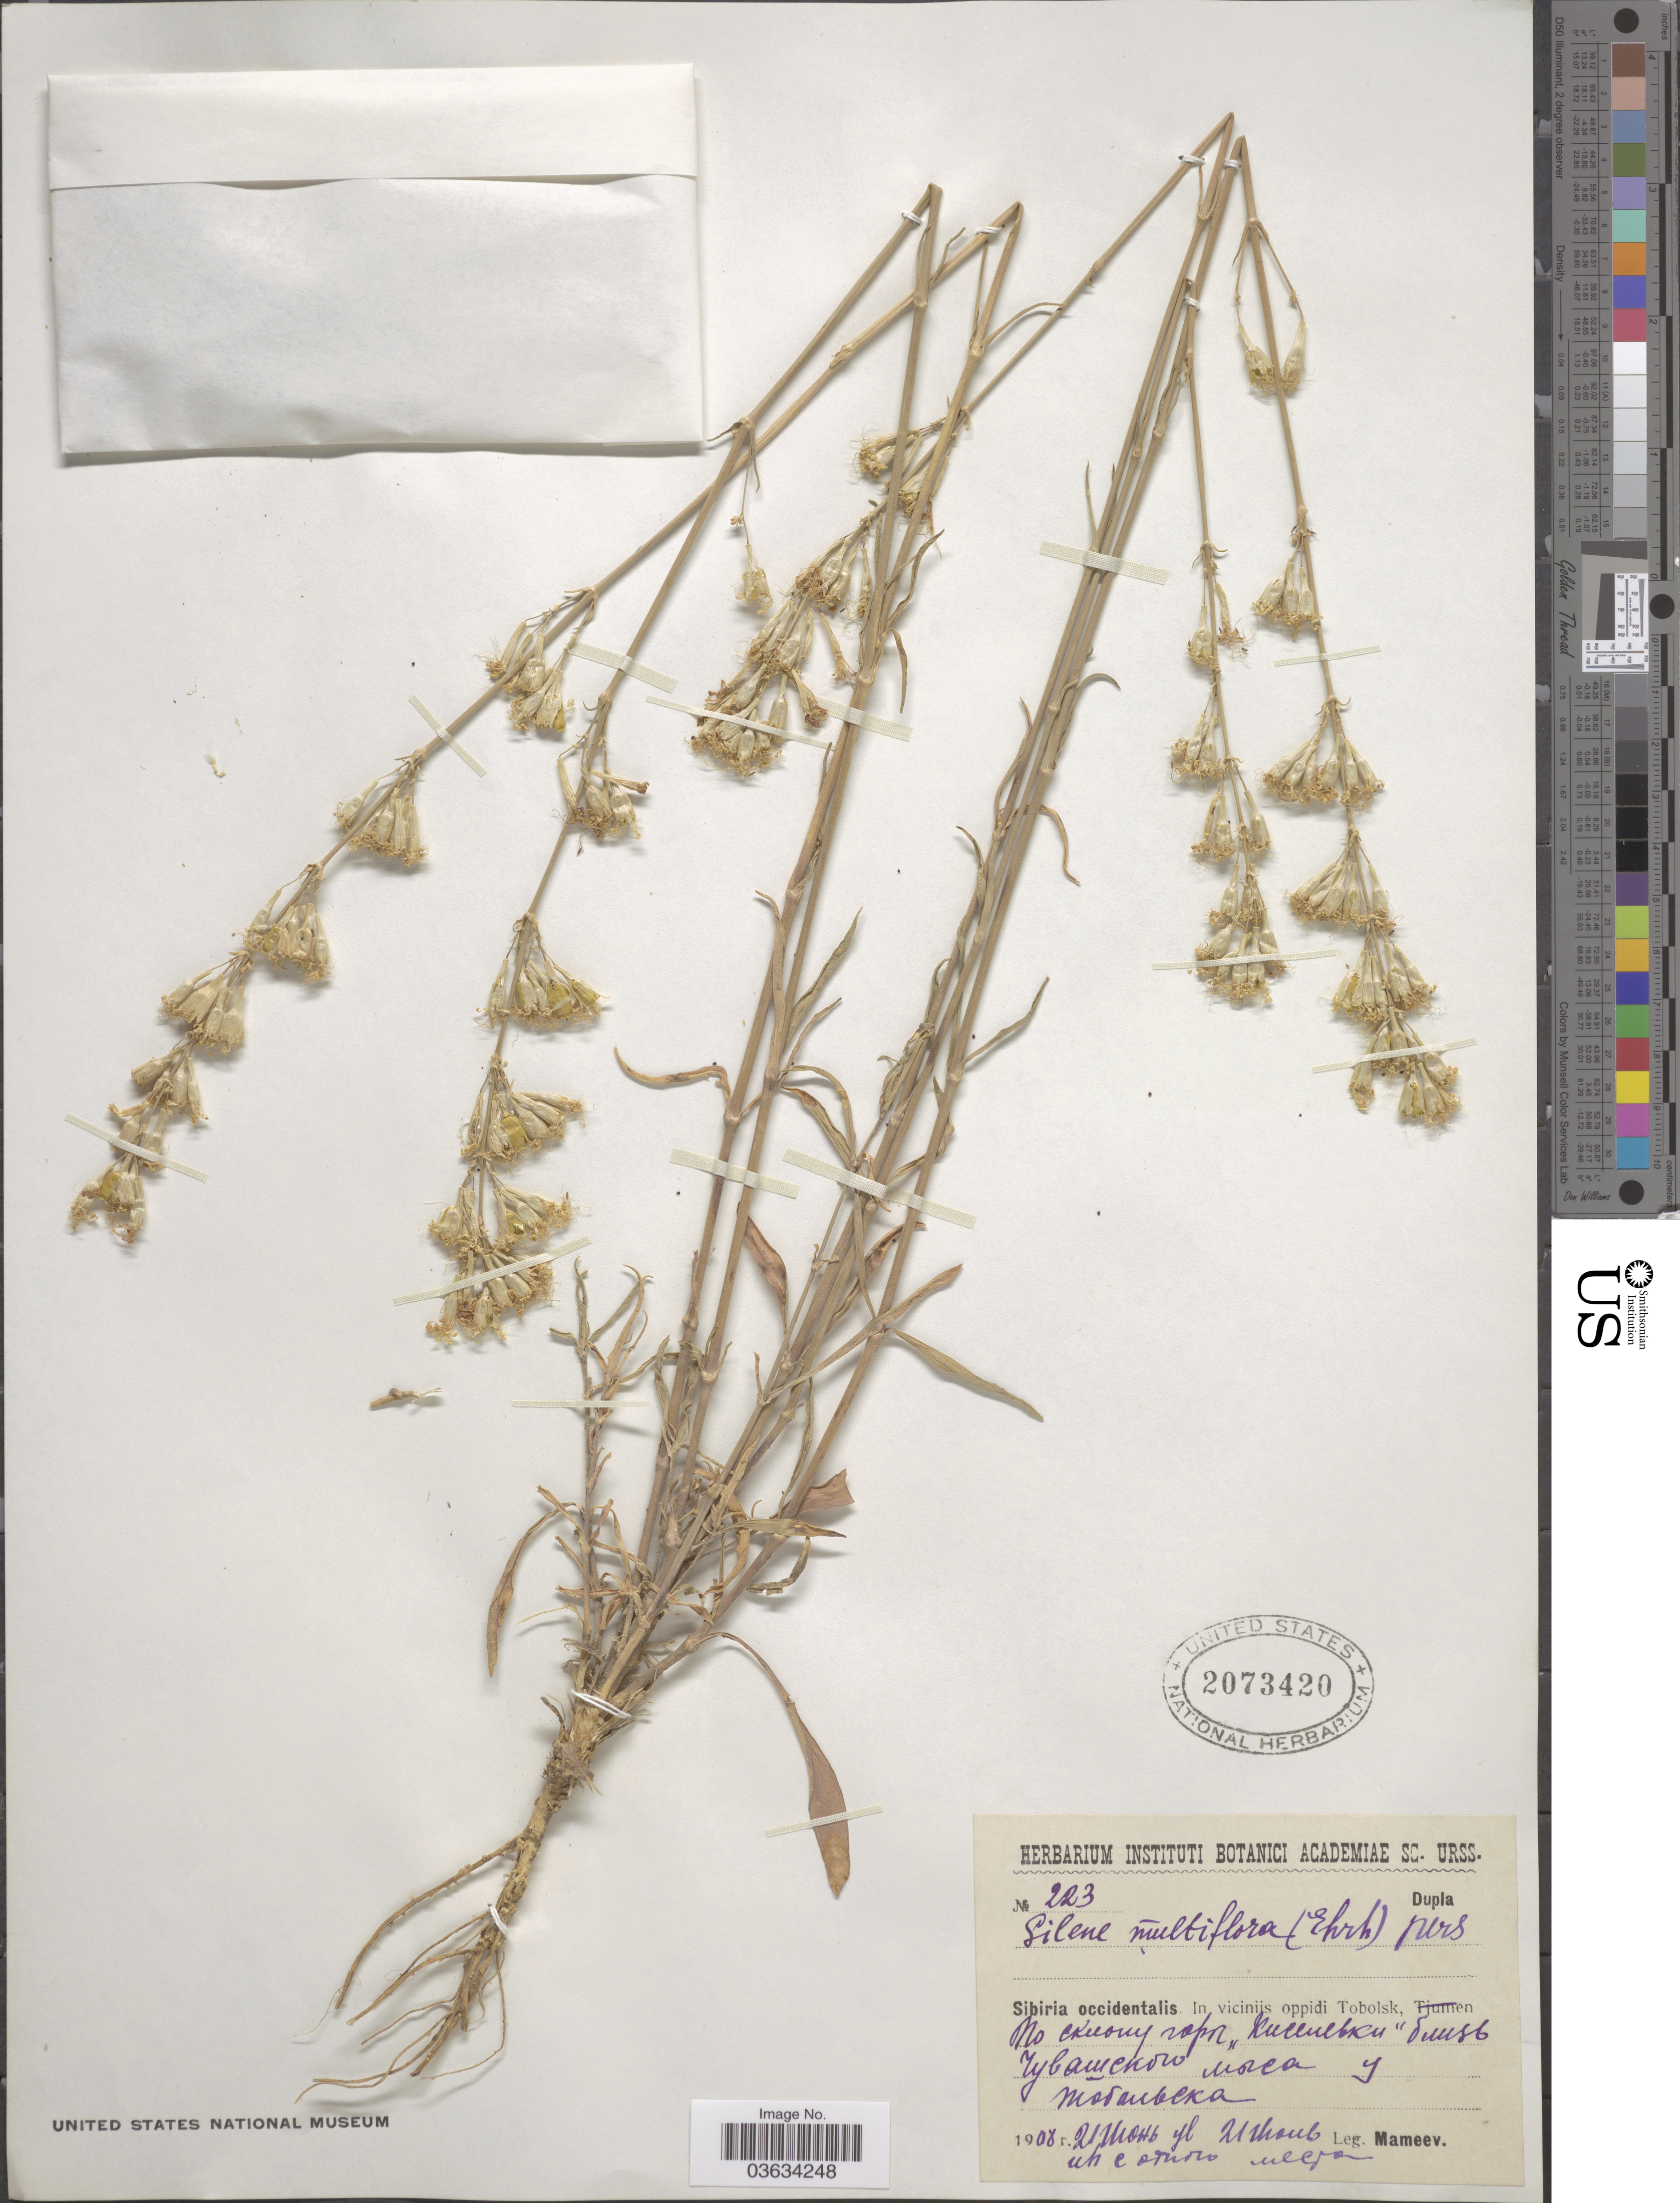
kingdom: Plantae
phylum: Tracheophyta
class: Magnoliopsida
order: Caryophyllales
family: Caryophyllaceae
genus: Silene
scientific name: Silene multiflora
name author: (Ehrh.) Pers.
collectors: Mameev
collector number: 223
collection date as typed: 21 X 1908 - 21 X 1908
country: Russian Federation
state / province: Tyumen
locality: Sibiria occidentalis. In viciniis oppidi Tobolsk. X.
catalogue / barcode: US 2073420